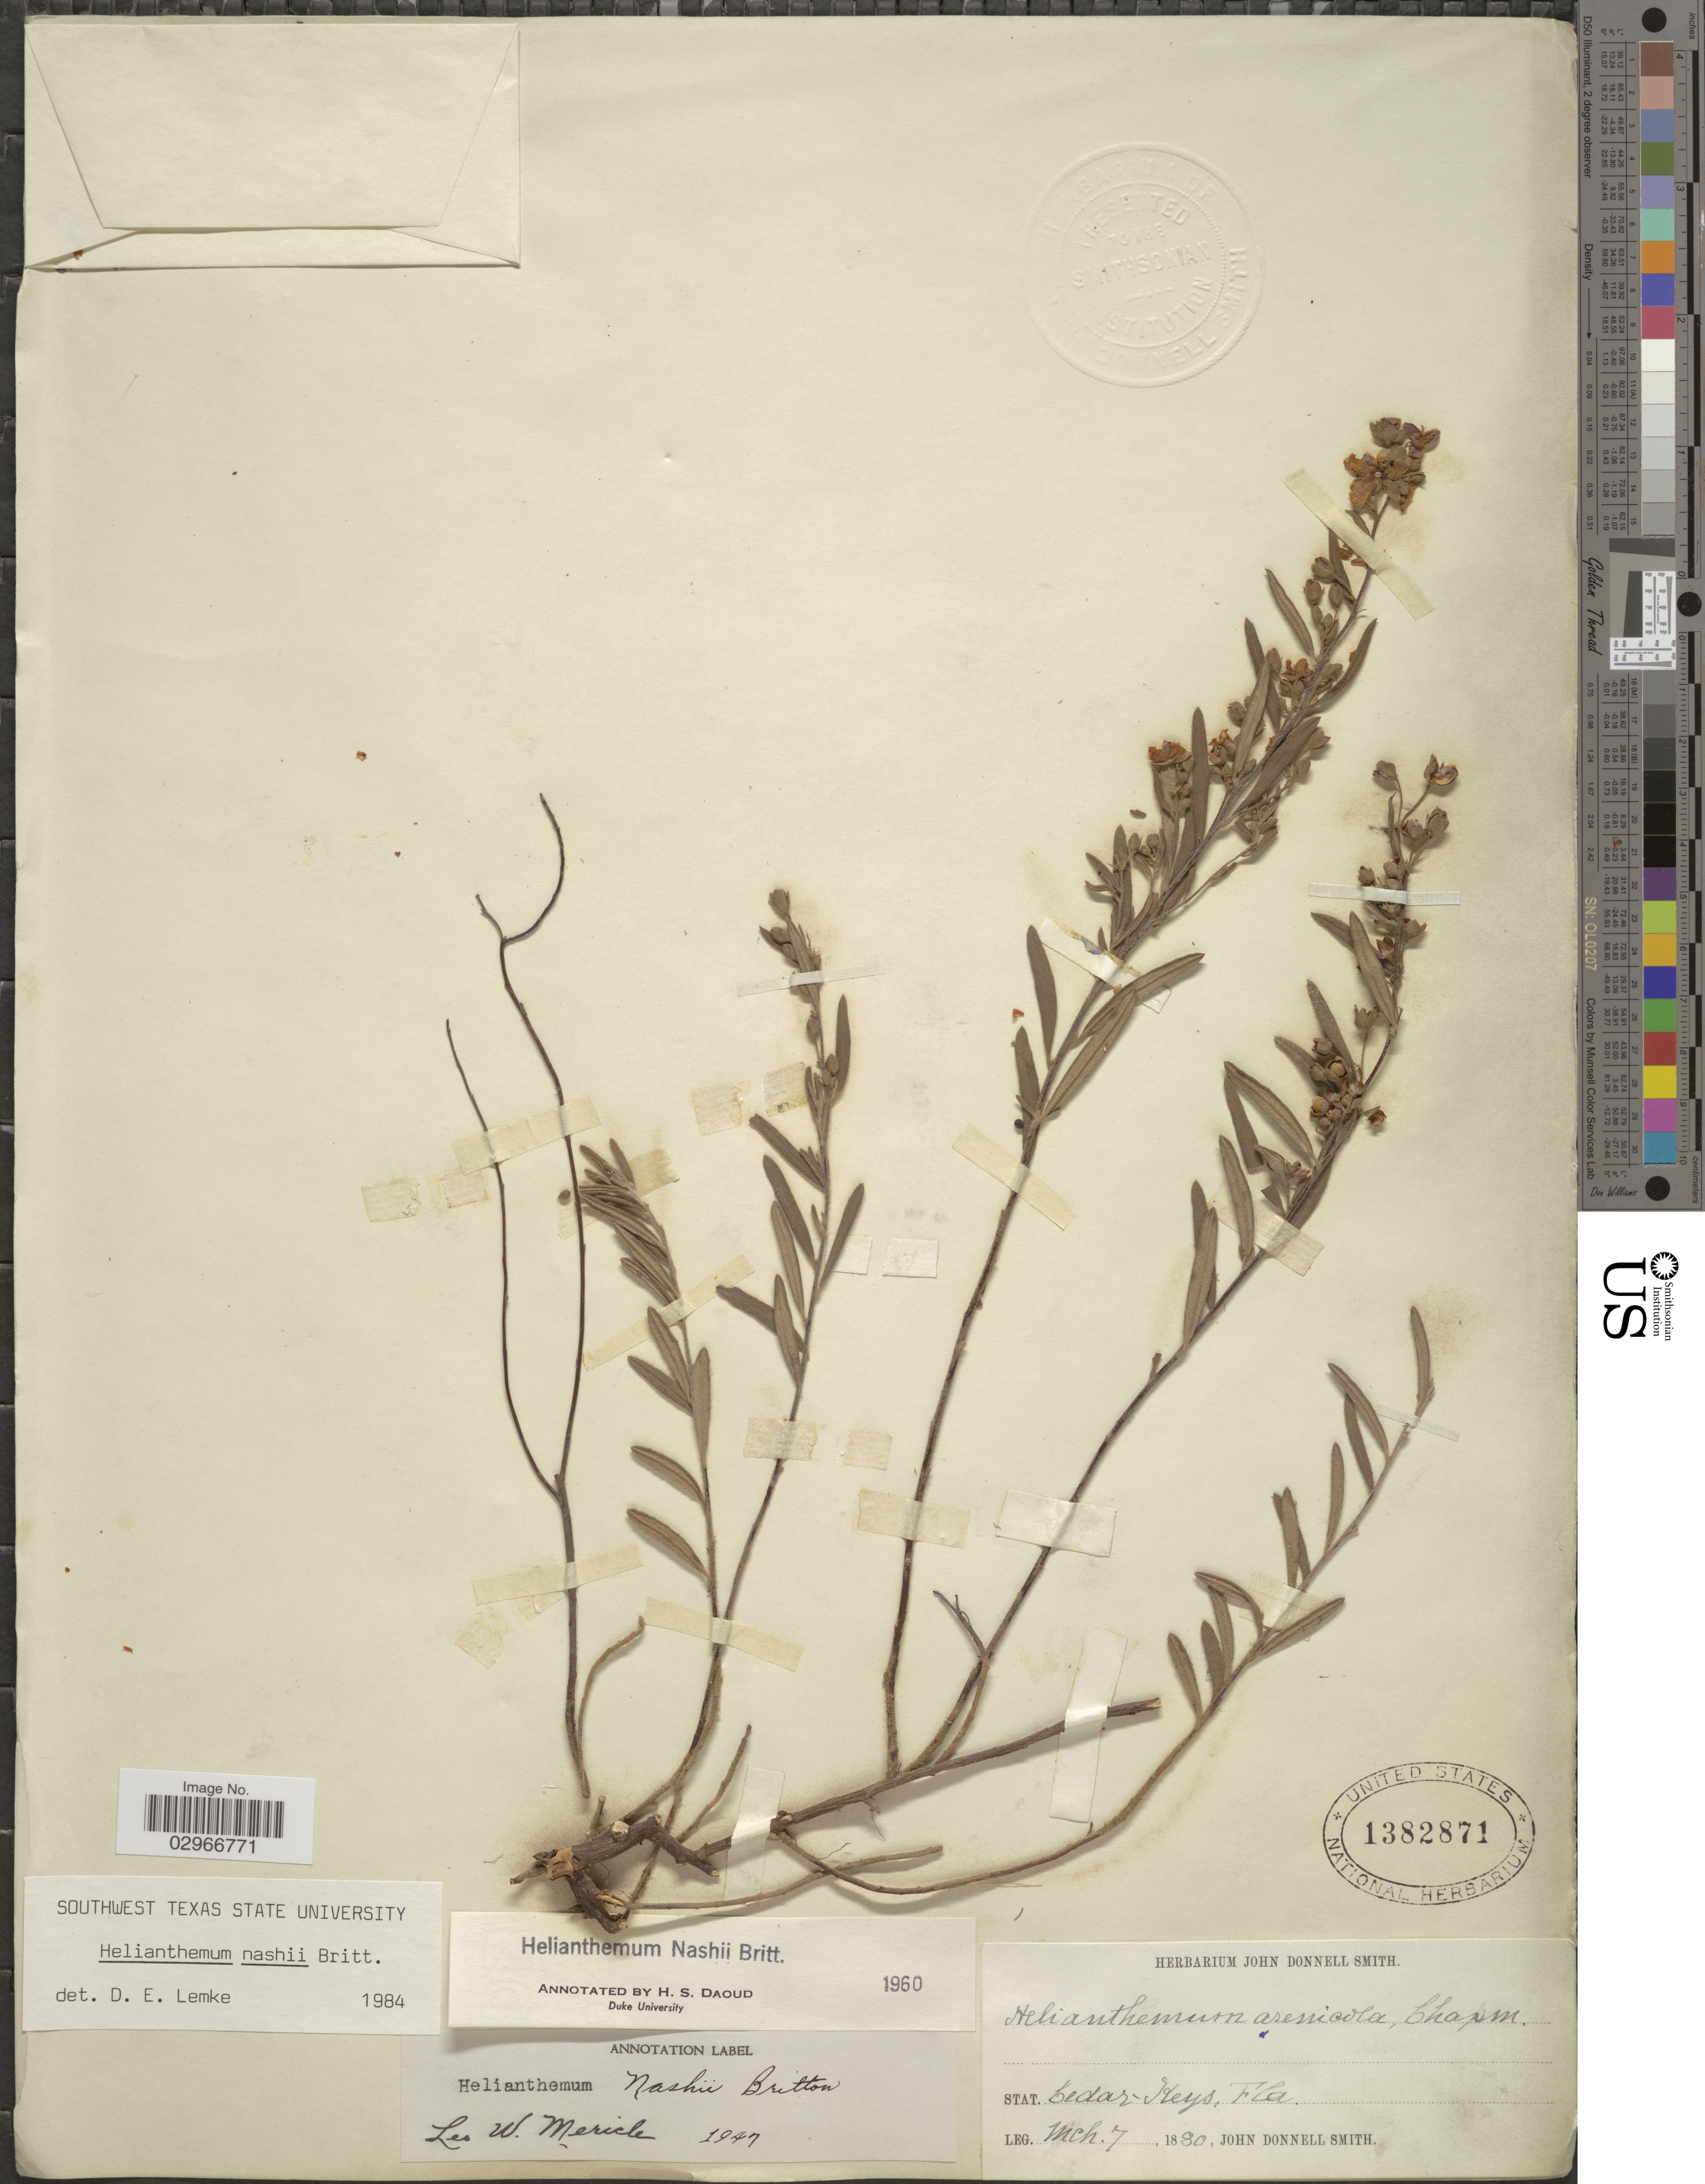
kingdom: Plantae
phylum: Tracheophyta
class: Magnoliopsida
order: Malvales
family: Cistaceae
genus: Helianthemum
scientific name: Helianthemum nashi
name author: Britton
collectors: J. Donnell Smith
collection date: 1880-03-07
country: United States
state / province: Florida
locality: Stat. Cedar-Keys.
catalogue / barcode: US 1382871